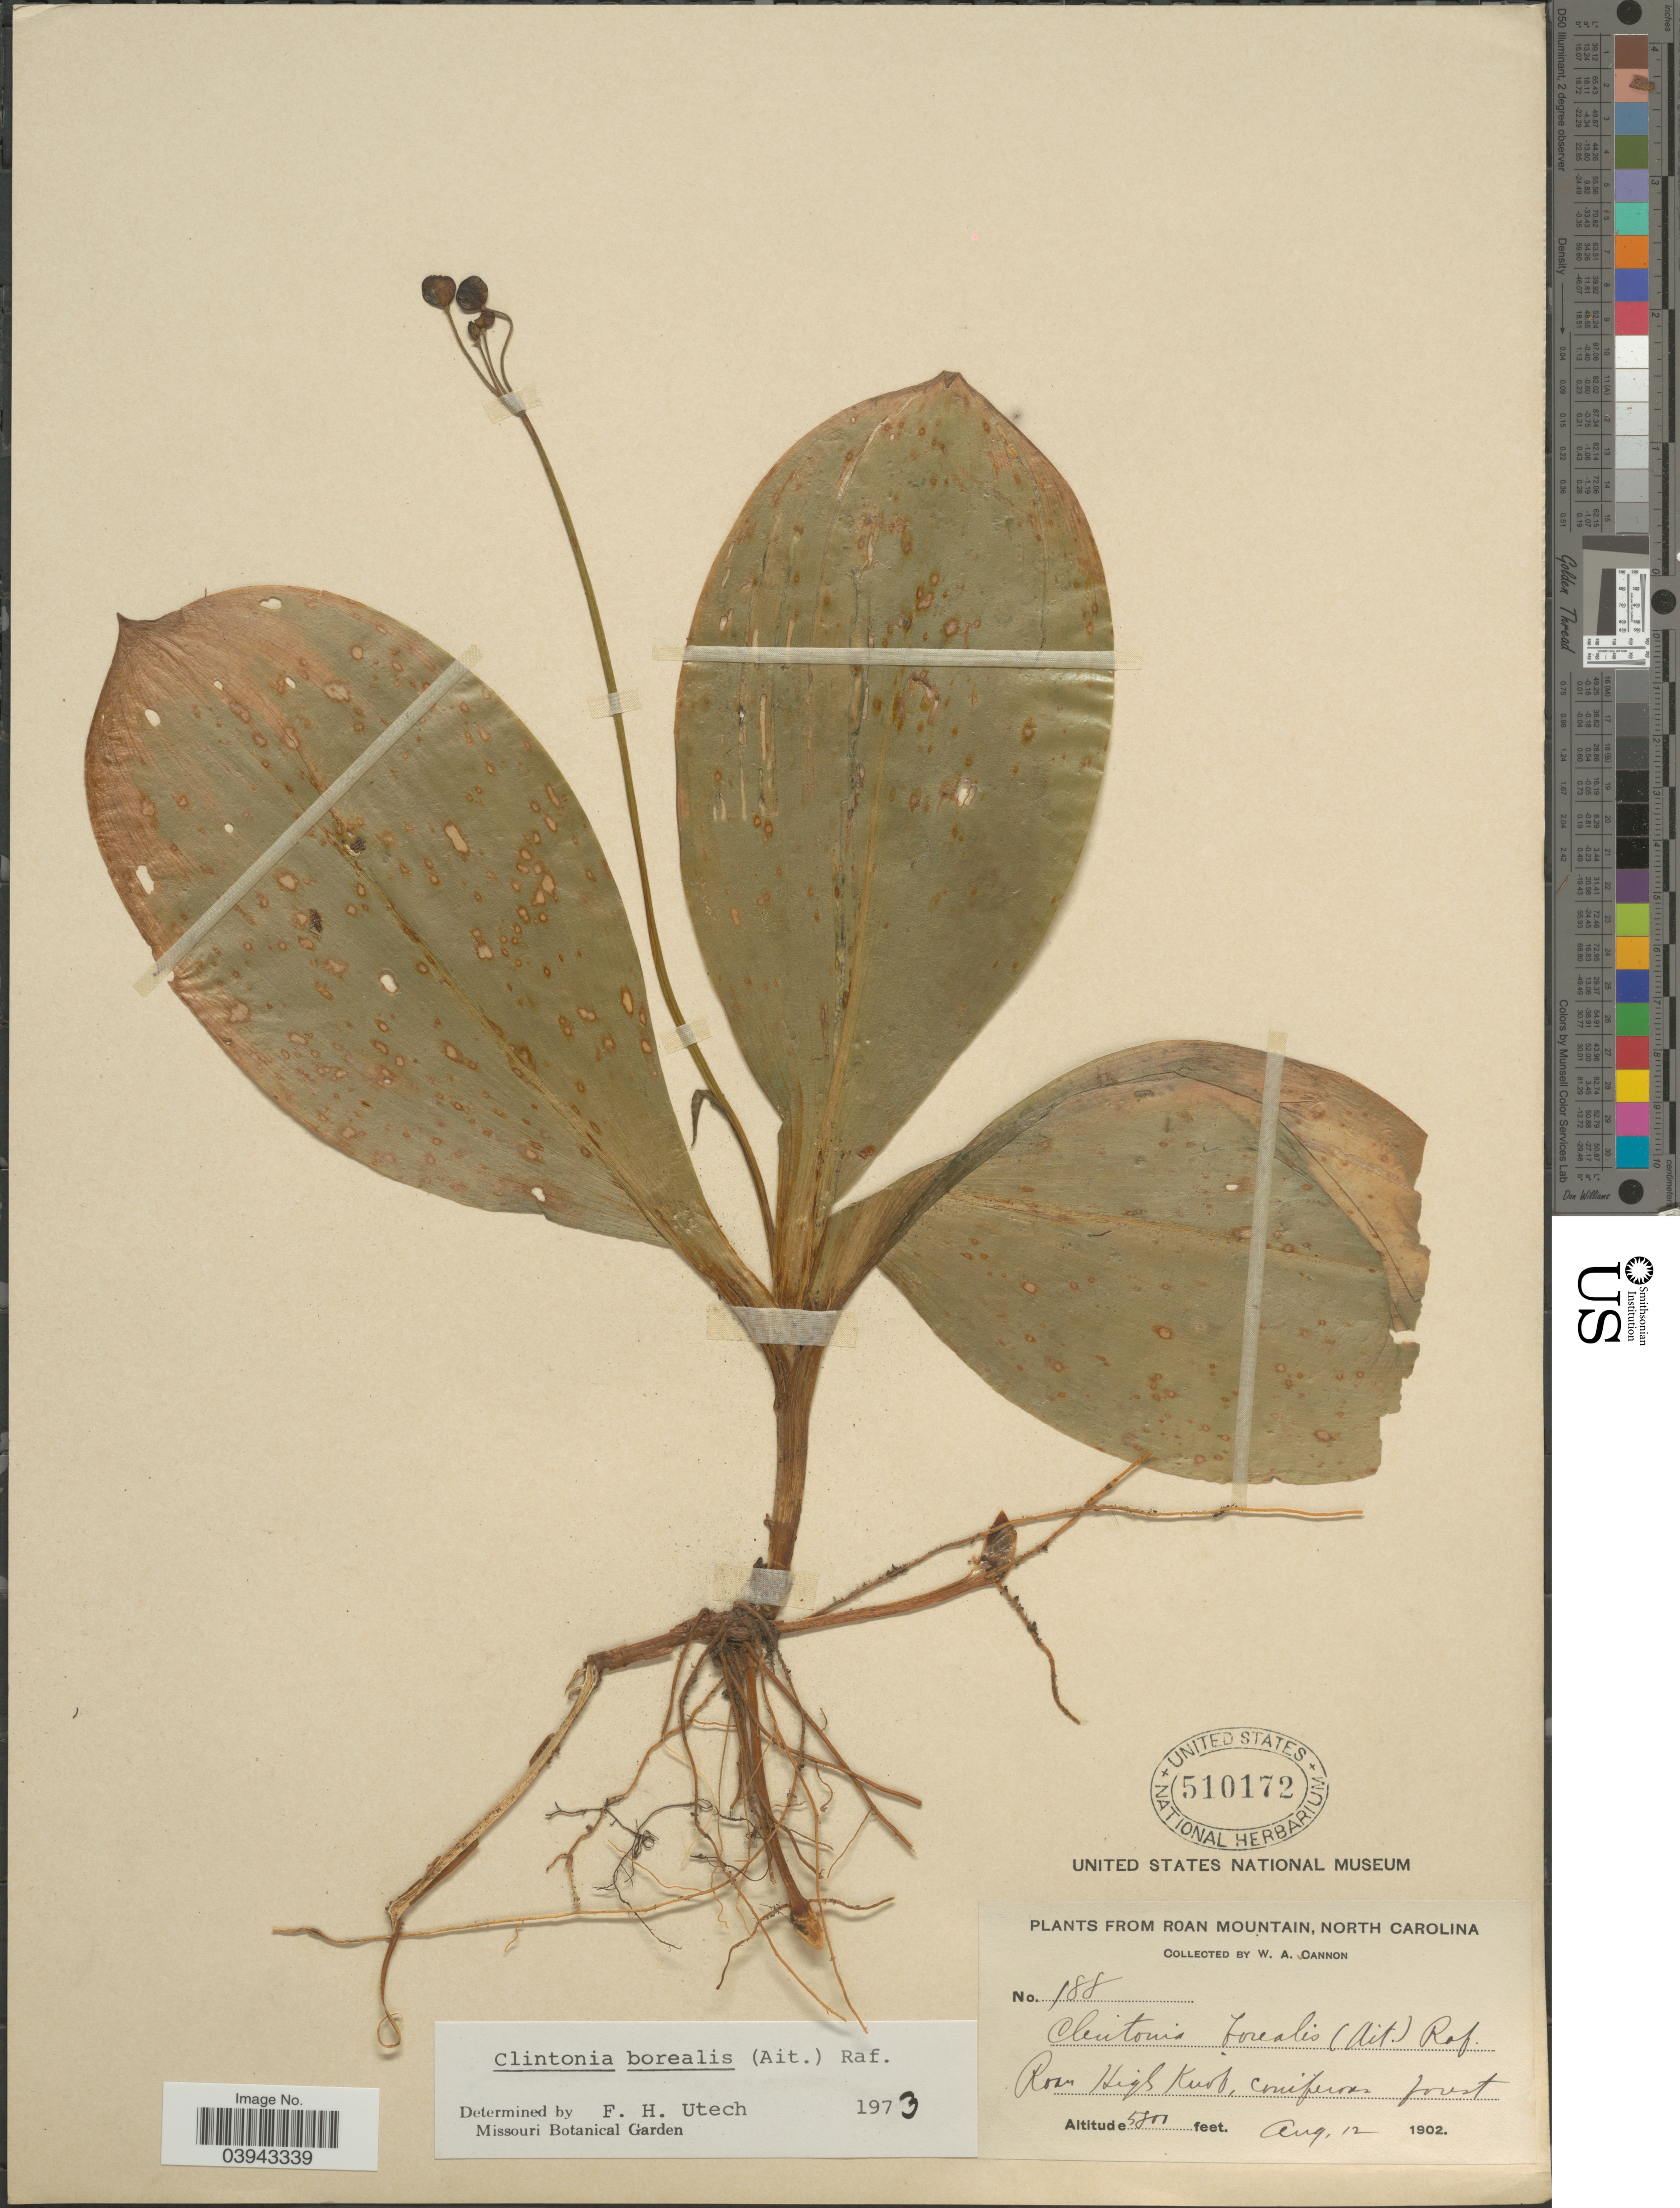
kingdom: Plantae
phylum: Tracheophyta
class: Liliopsida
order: Liliales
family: Liliaceae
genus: Clintonia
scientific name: Clintonia borealis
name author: (Aiton) Raf.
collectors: W. Cannon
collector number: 188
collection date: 1902-08-12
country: United States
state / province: North Carolina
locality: Roan Mountain. Roan High Knob.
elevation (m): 1768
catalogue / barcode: US 510172